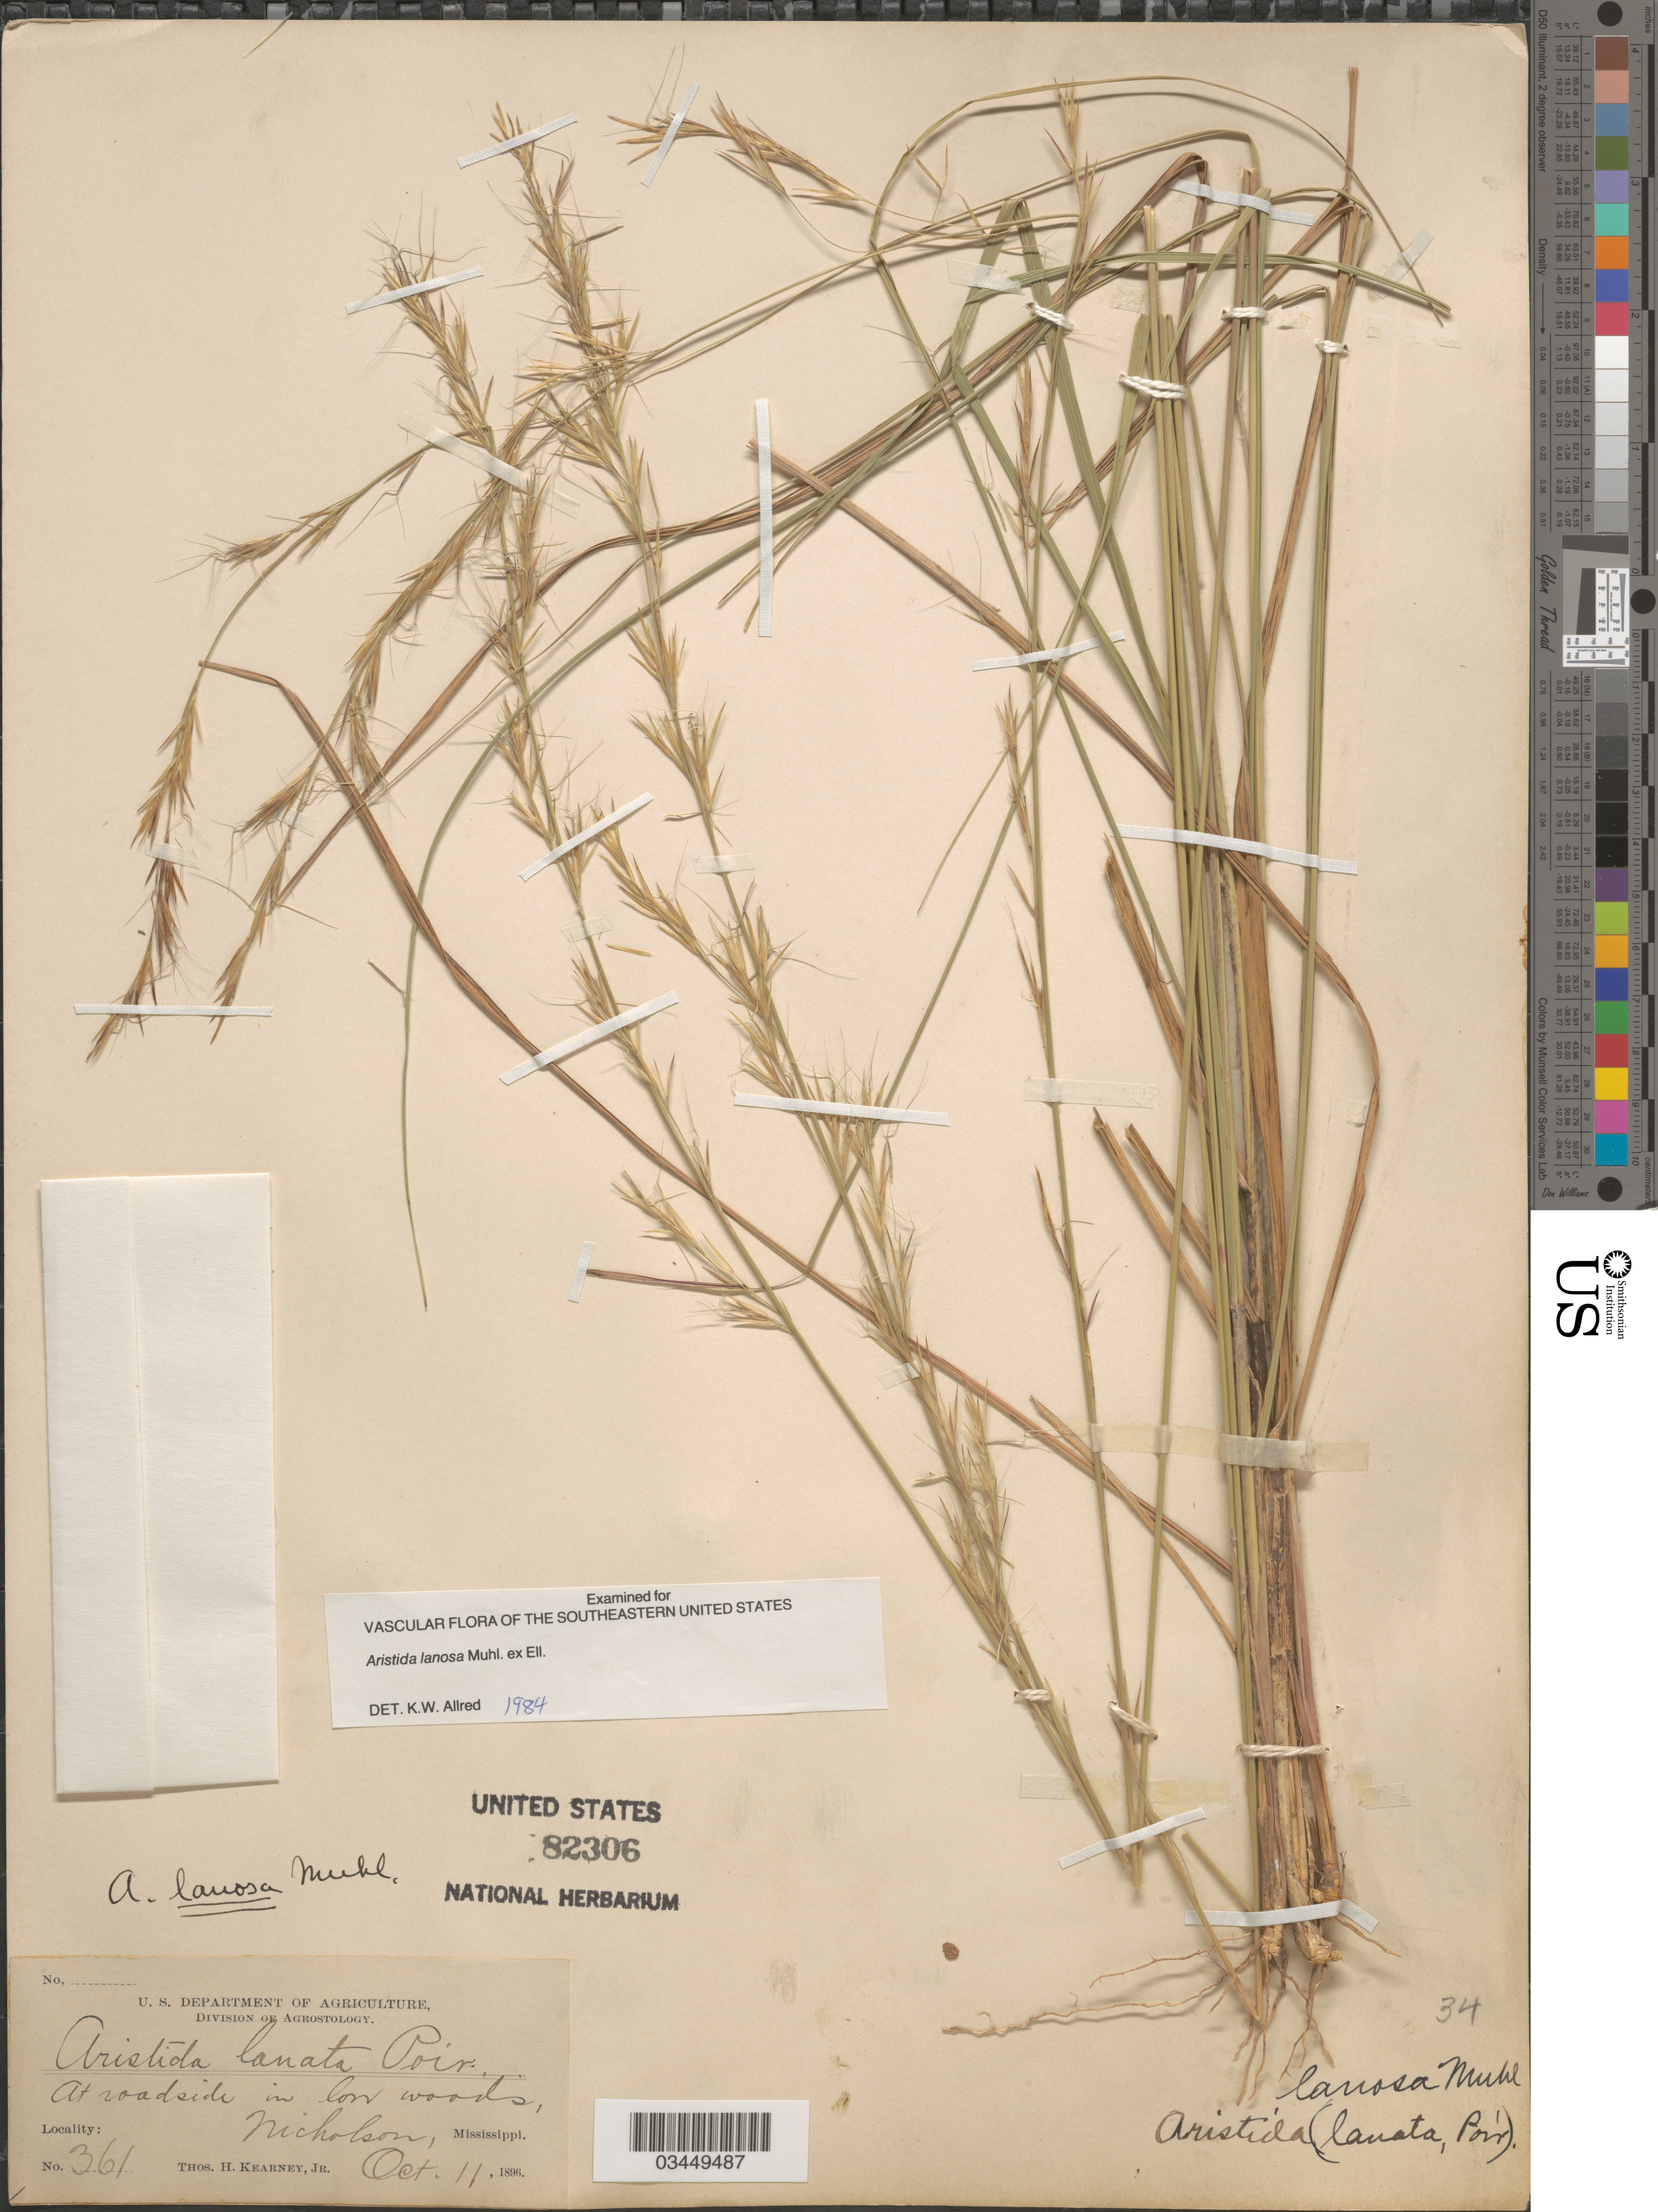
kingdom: Plantae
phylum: Tracheophyta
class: Liliopsida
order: Poales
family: Poaceae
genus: Aristida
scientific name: Aristida lanosa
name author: Muhl.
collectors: T. H. Kearney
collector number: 361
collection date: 1896-10-11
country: United States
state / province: Mississippi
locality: At roadside in low woods, Nicholson.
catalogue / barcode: US 82306